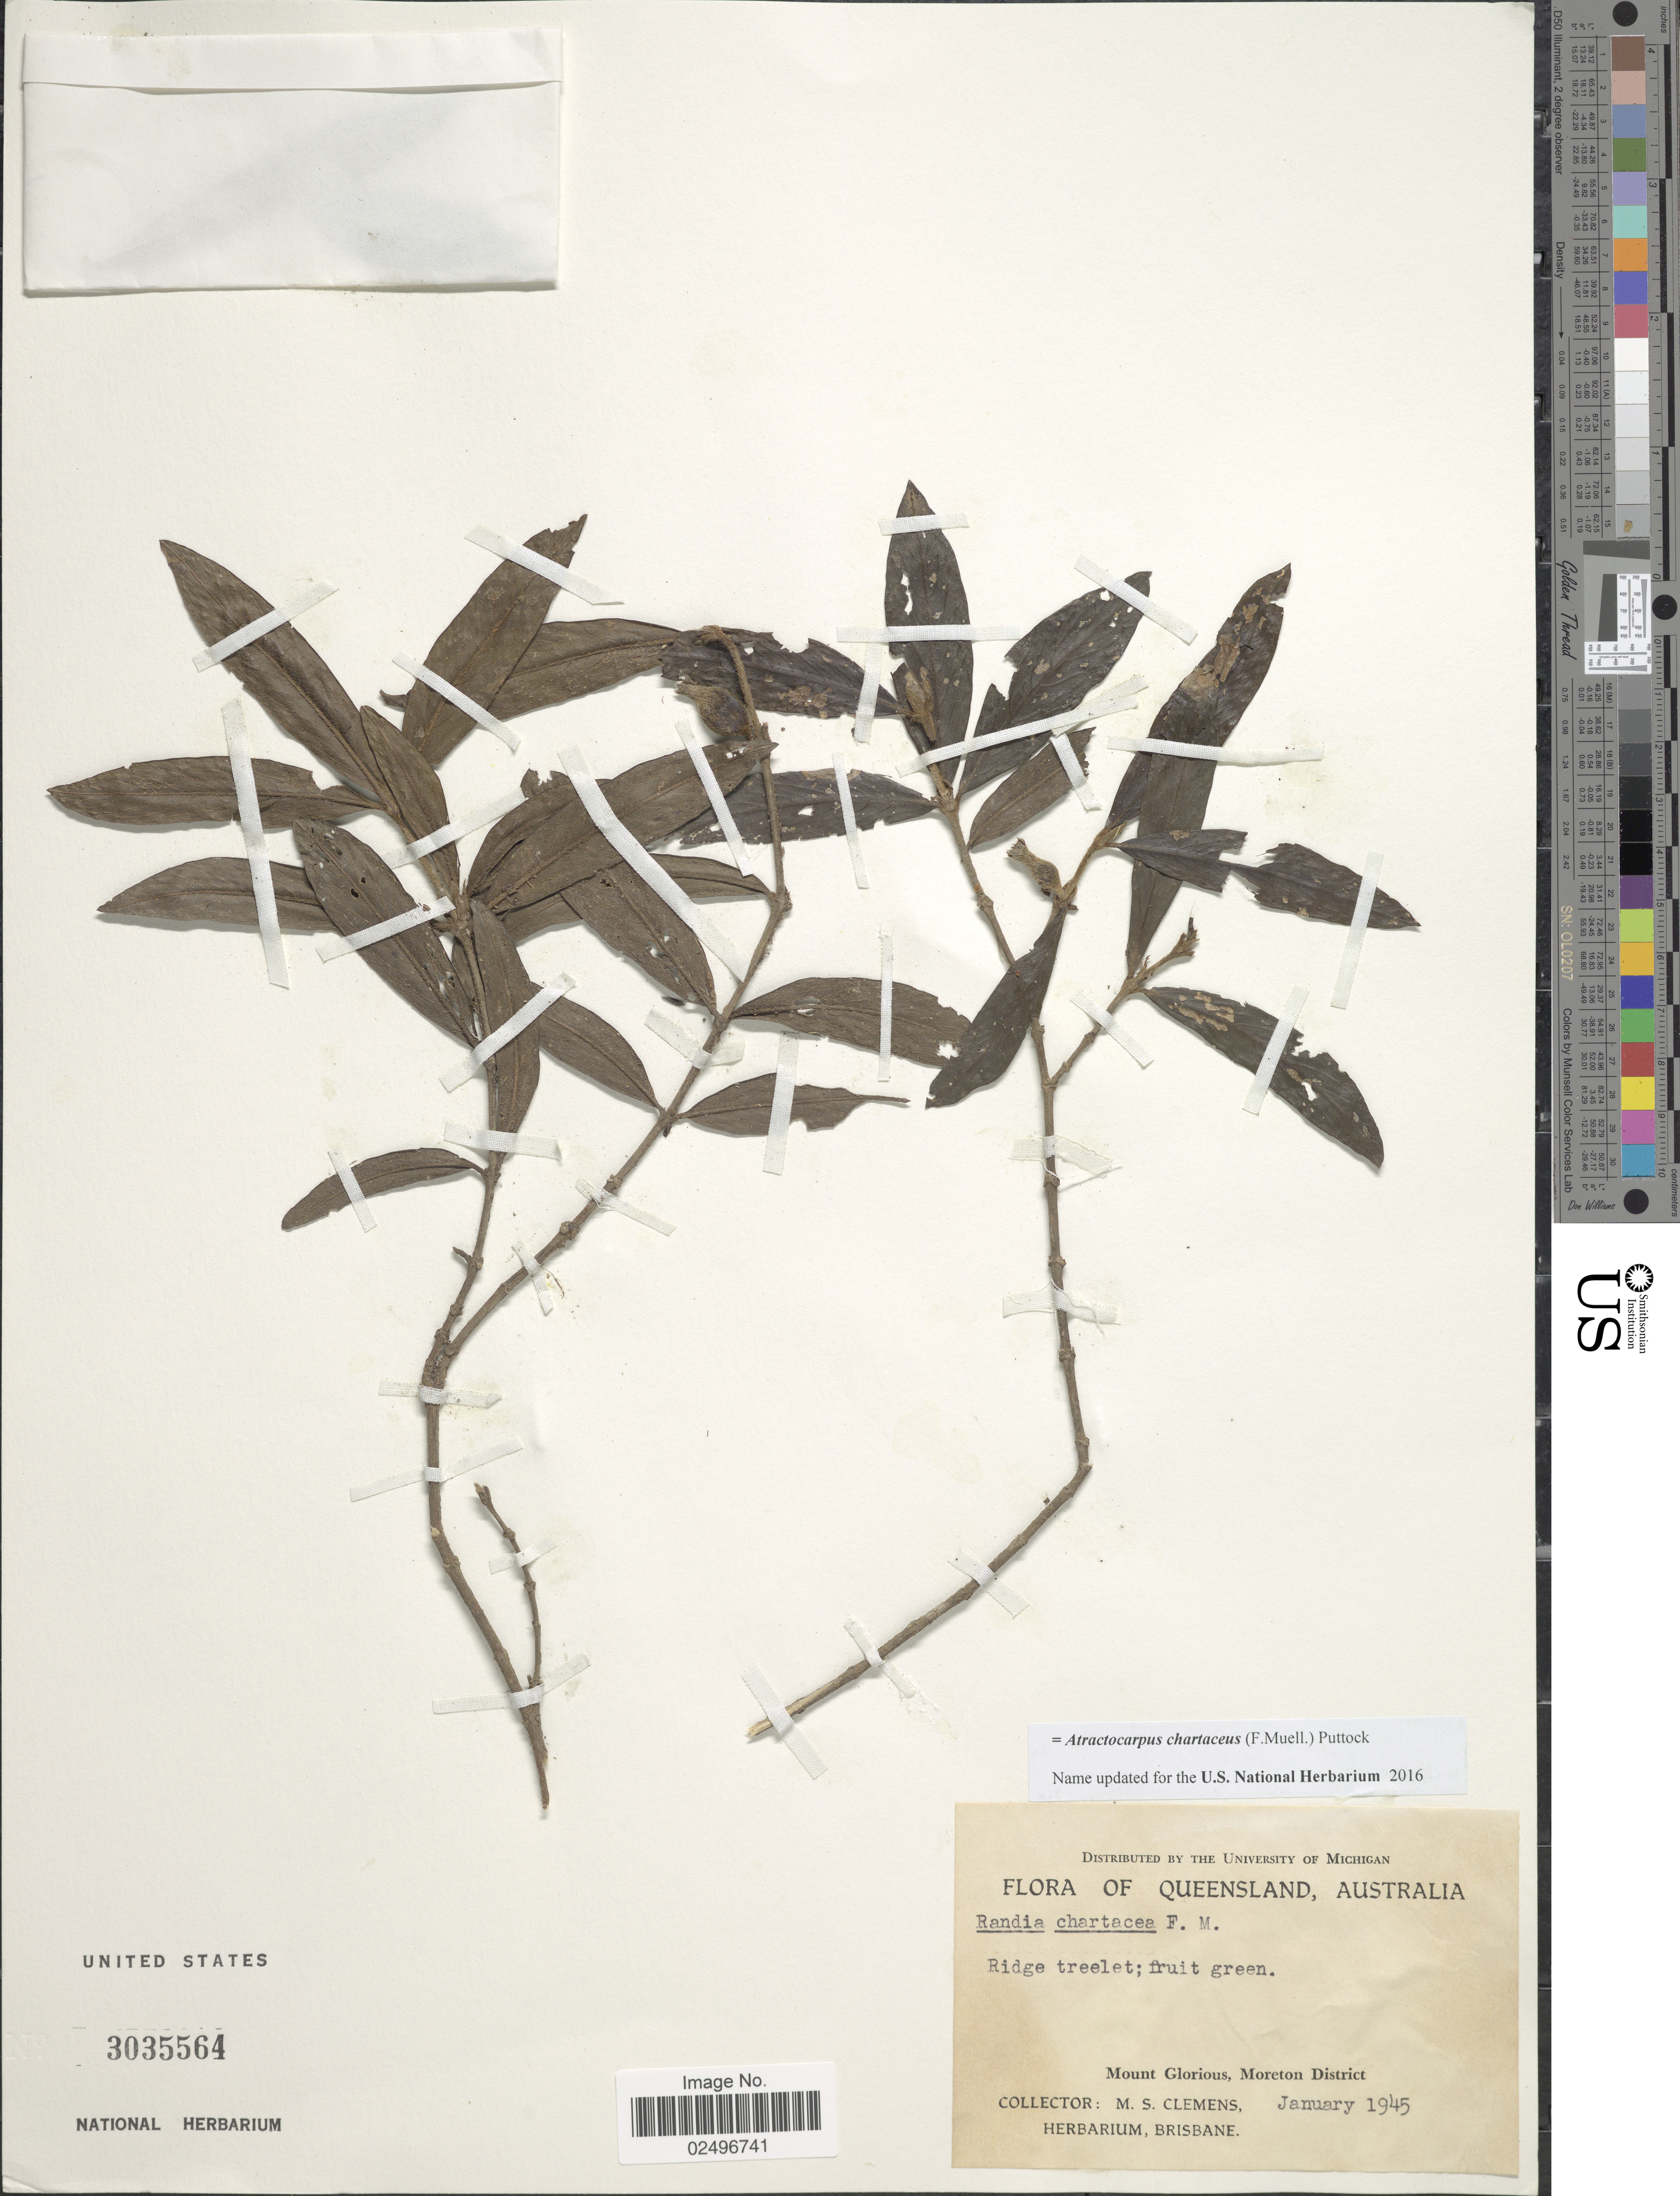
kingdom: Plantae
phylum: Tracheophyta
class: Magnoliopsida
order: Gentianales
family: Rubiaceae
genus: Atractocarpus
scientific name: Atractocarpus chartaceus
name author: (F. Muell.) Puttock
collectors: M. S. Clemens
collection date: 1945-01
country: Australia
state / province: Queensland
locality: Mount Glorious, Moreton District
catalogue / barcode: US 3035564